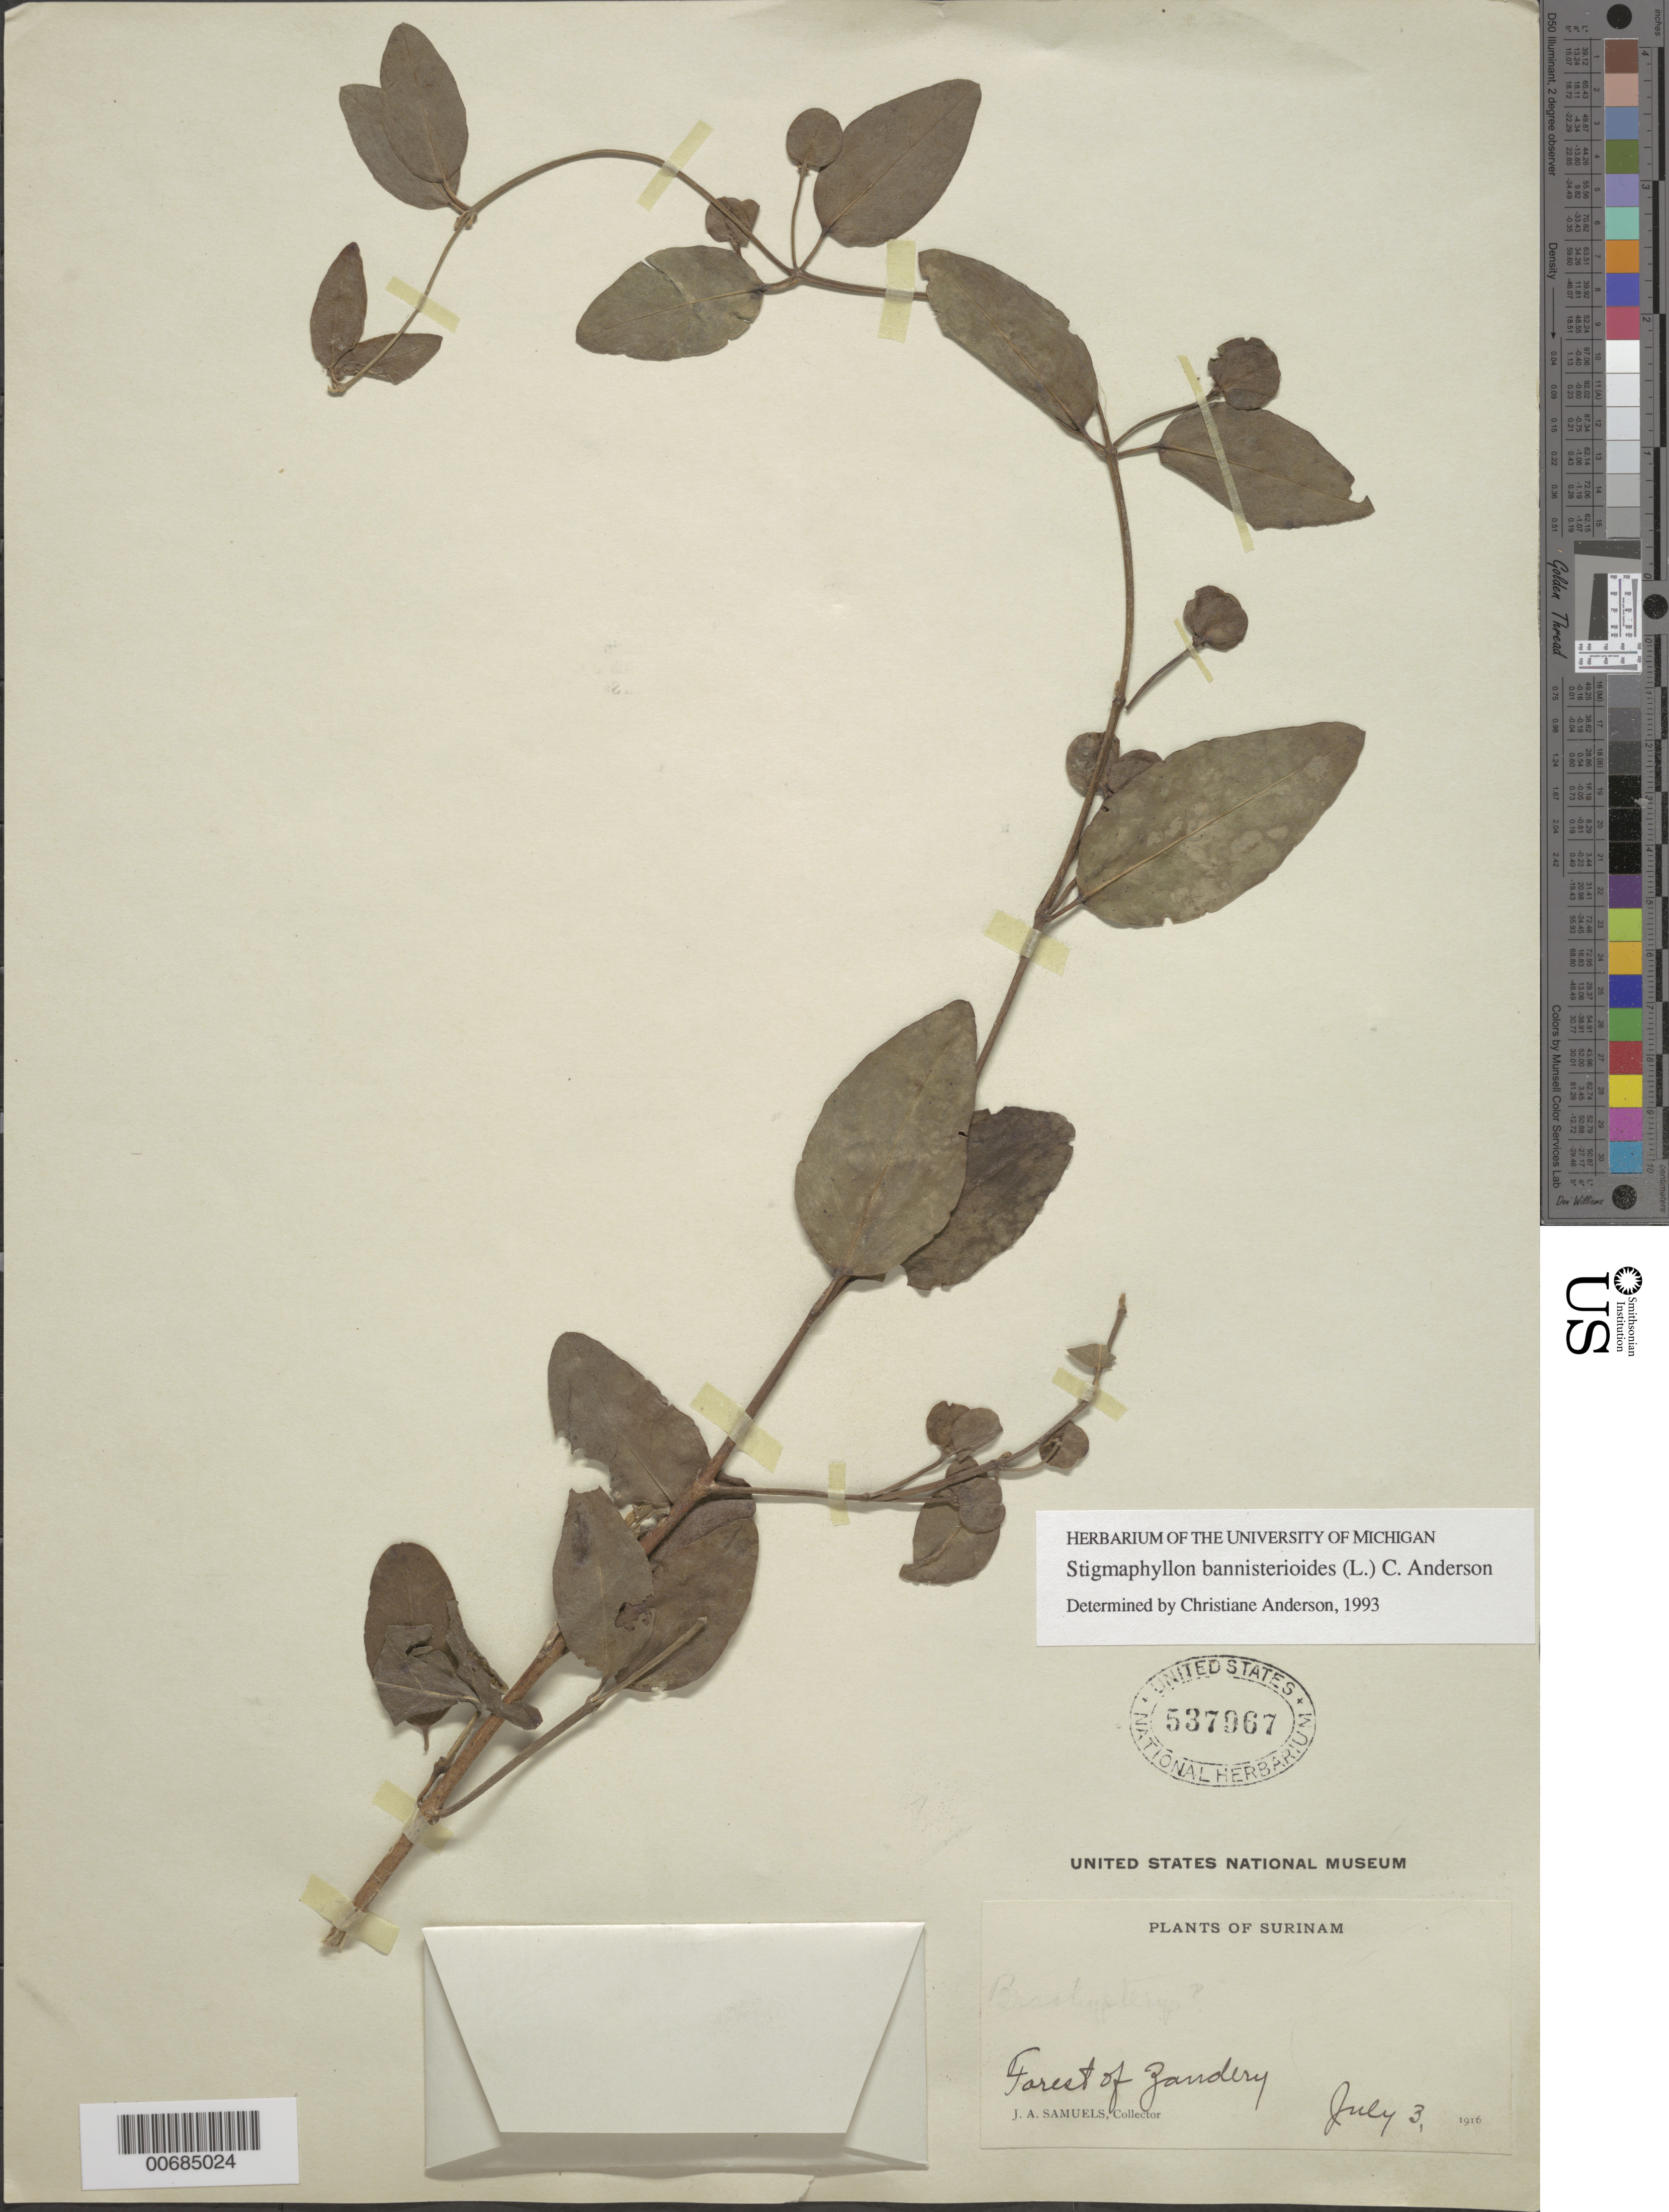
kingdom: Plantae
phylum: Tracheophyta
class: Magnoliopsida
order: Malpighiales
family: Malpighiaceae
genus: Stigmaphyllon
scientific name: Stigmaphyllon bannisterioides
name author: (L.) C.E. Anderson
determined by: Anderson, C.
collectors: J. A. Samuels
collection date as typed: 3-Jul-16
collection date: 1916-07-03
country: Suriname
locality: Zanderij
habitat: Forest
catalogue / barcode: US 537967